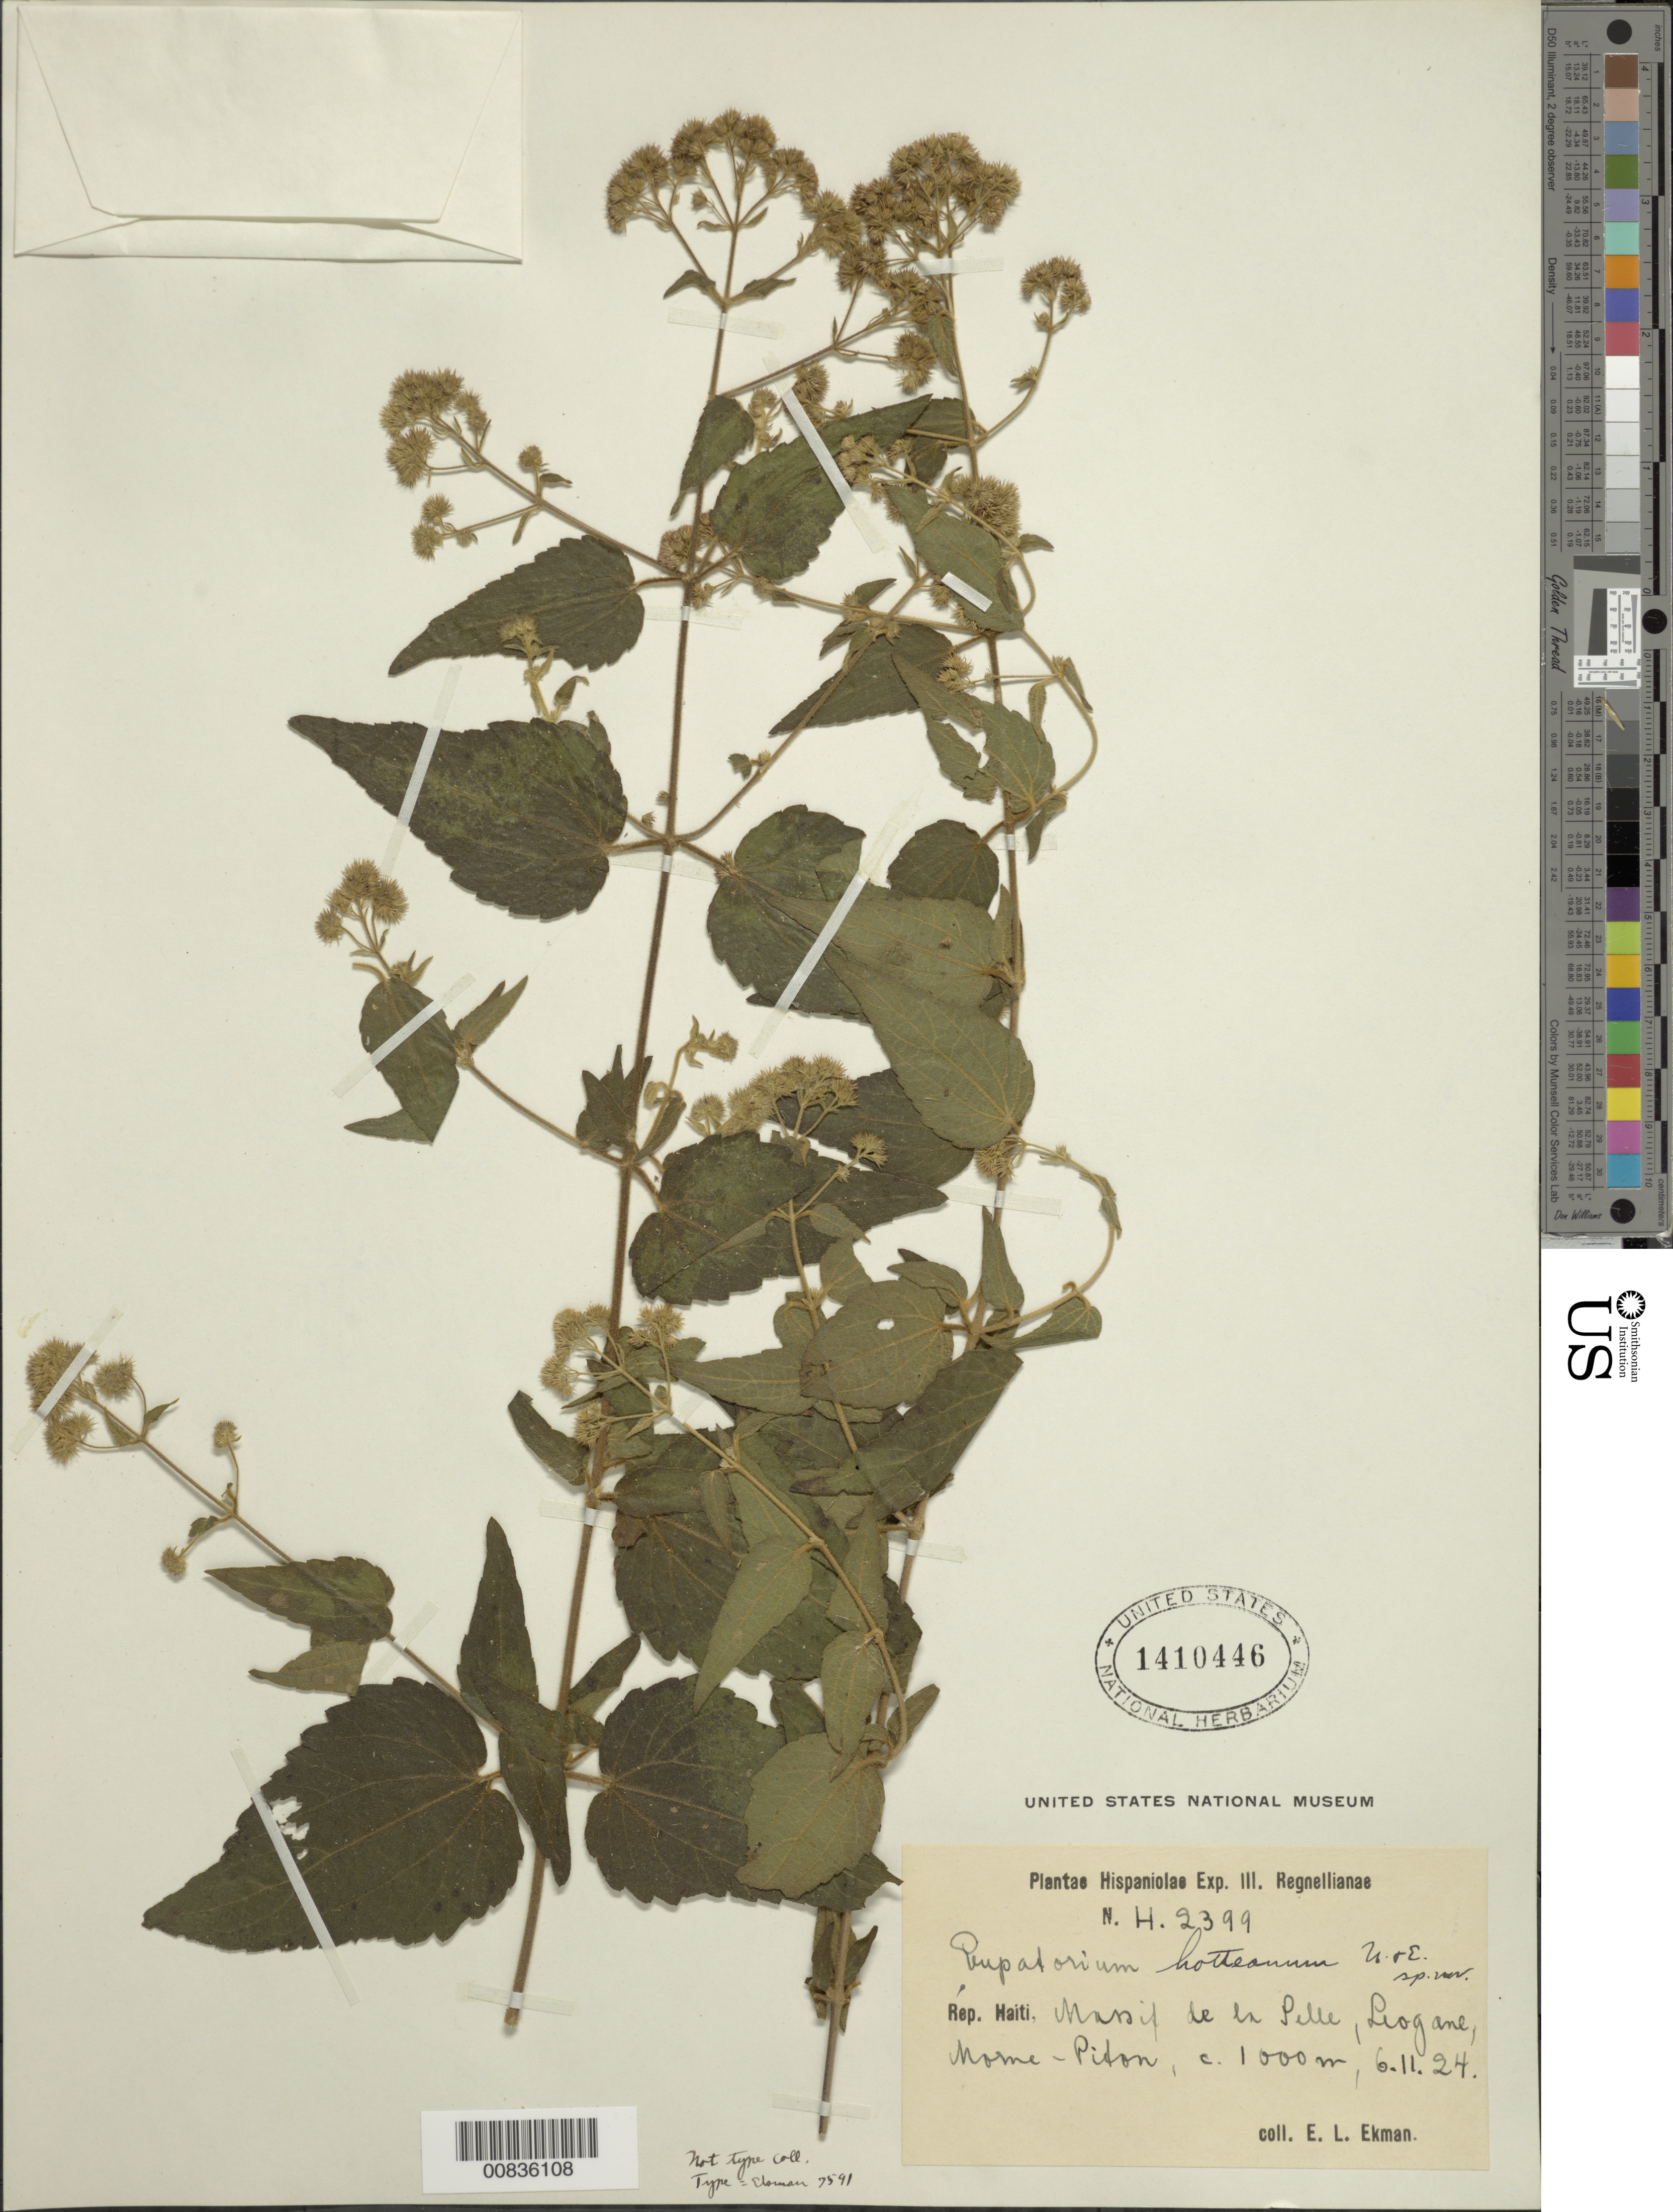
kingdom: Plantae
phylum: Tracheophyta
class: Magnoliopsida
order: Asterales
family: Asteraceae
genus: Koanophyllon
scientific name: Koanophyllon hotteanum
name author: (Urb. & Ekman) R.M. King & H. Rob.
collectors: E. L. Ekman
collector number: H 2399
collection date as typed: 06 Nov 1924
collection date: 1924-11-06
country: Haiti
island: Hispaniola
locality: Massif de la Selle, Leogane, Morne-Piton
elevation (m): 1000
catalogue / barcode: US 1410446